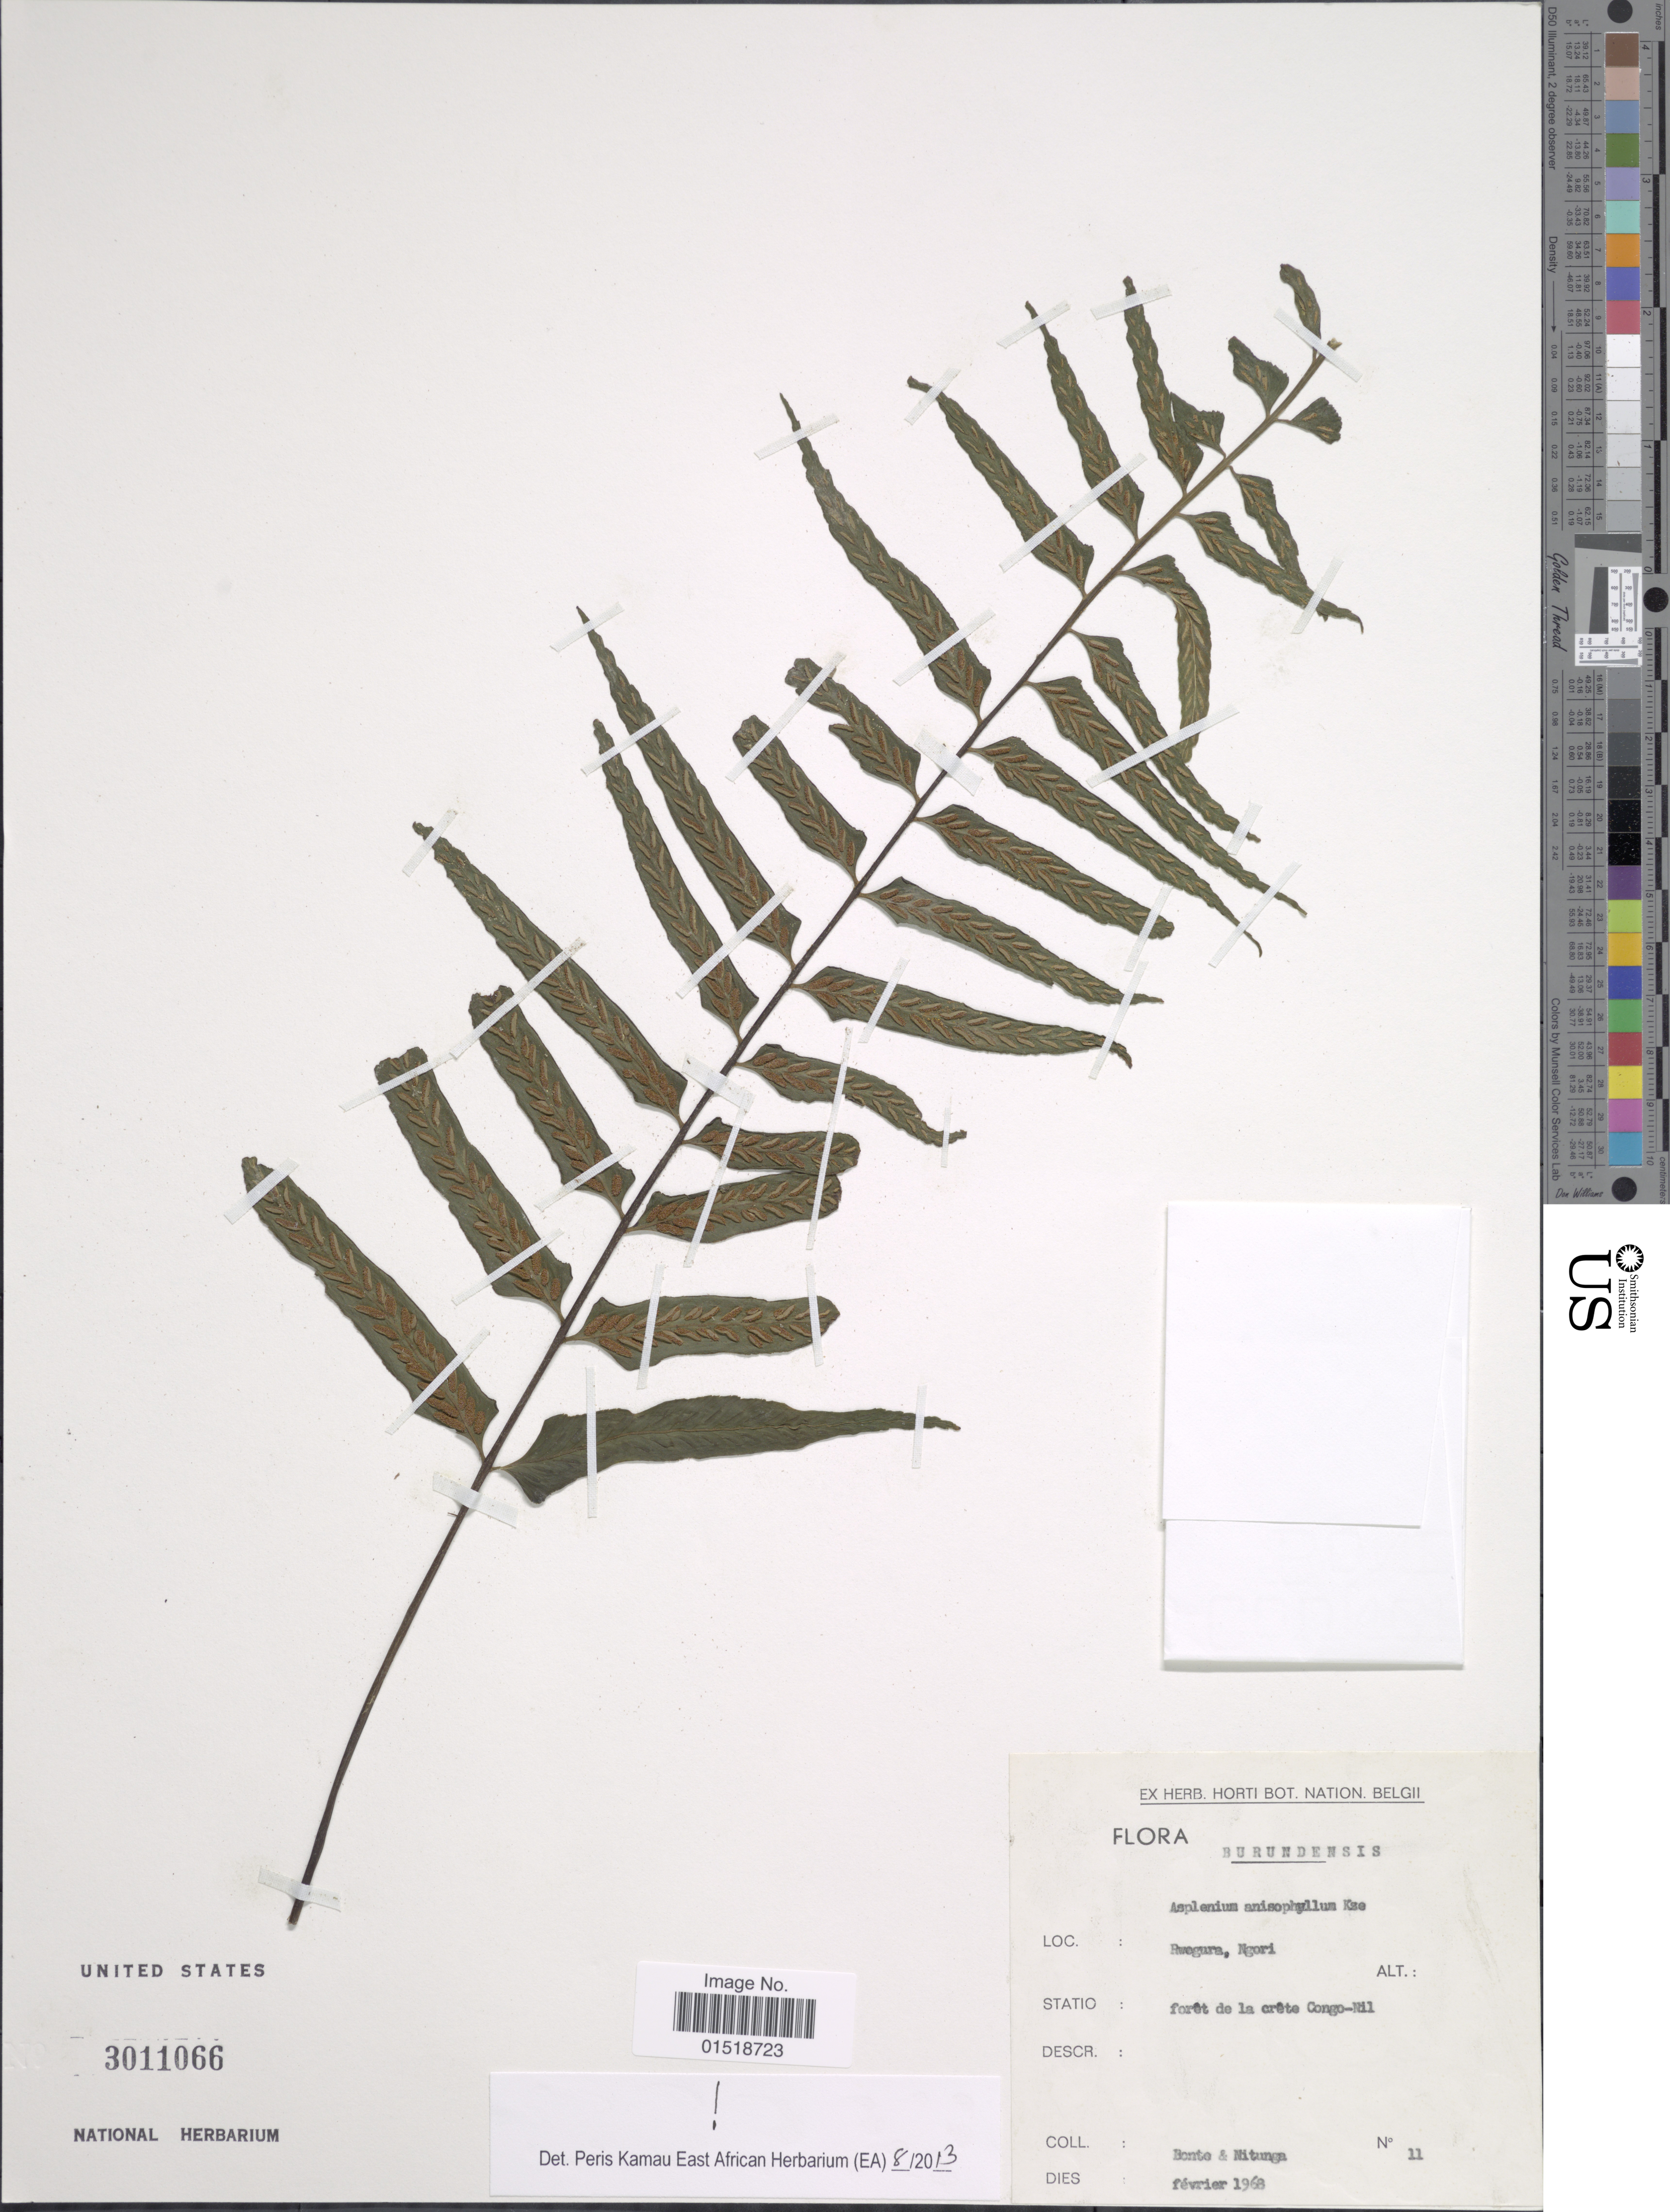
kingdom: Plantae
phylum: Tracheophyta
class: Polypodiopsida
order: Polypodiales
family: Aspleniaceae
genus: Asplenium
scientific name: Asplenium anisophyllum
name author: Kunze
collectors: E. Bonte & Nitunga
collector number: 11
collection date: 1968-02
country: Burundi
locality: Burundensis. Rwegura, Ngori.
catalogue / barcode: US 3011066